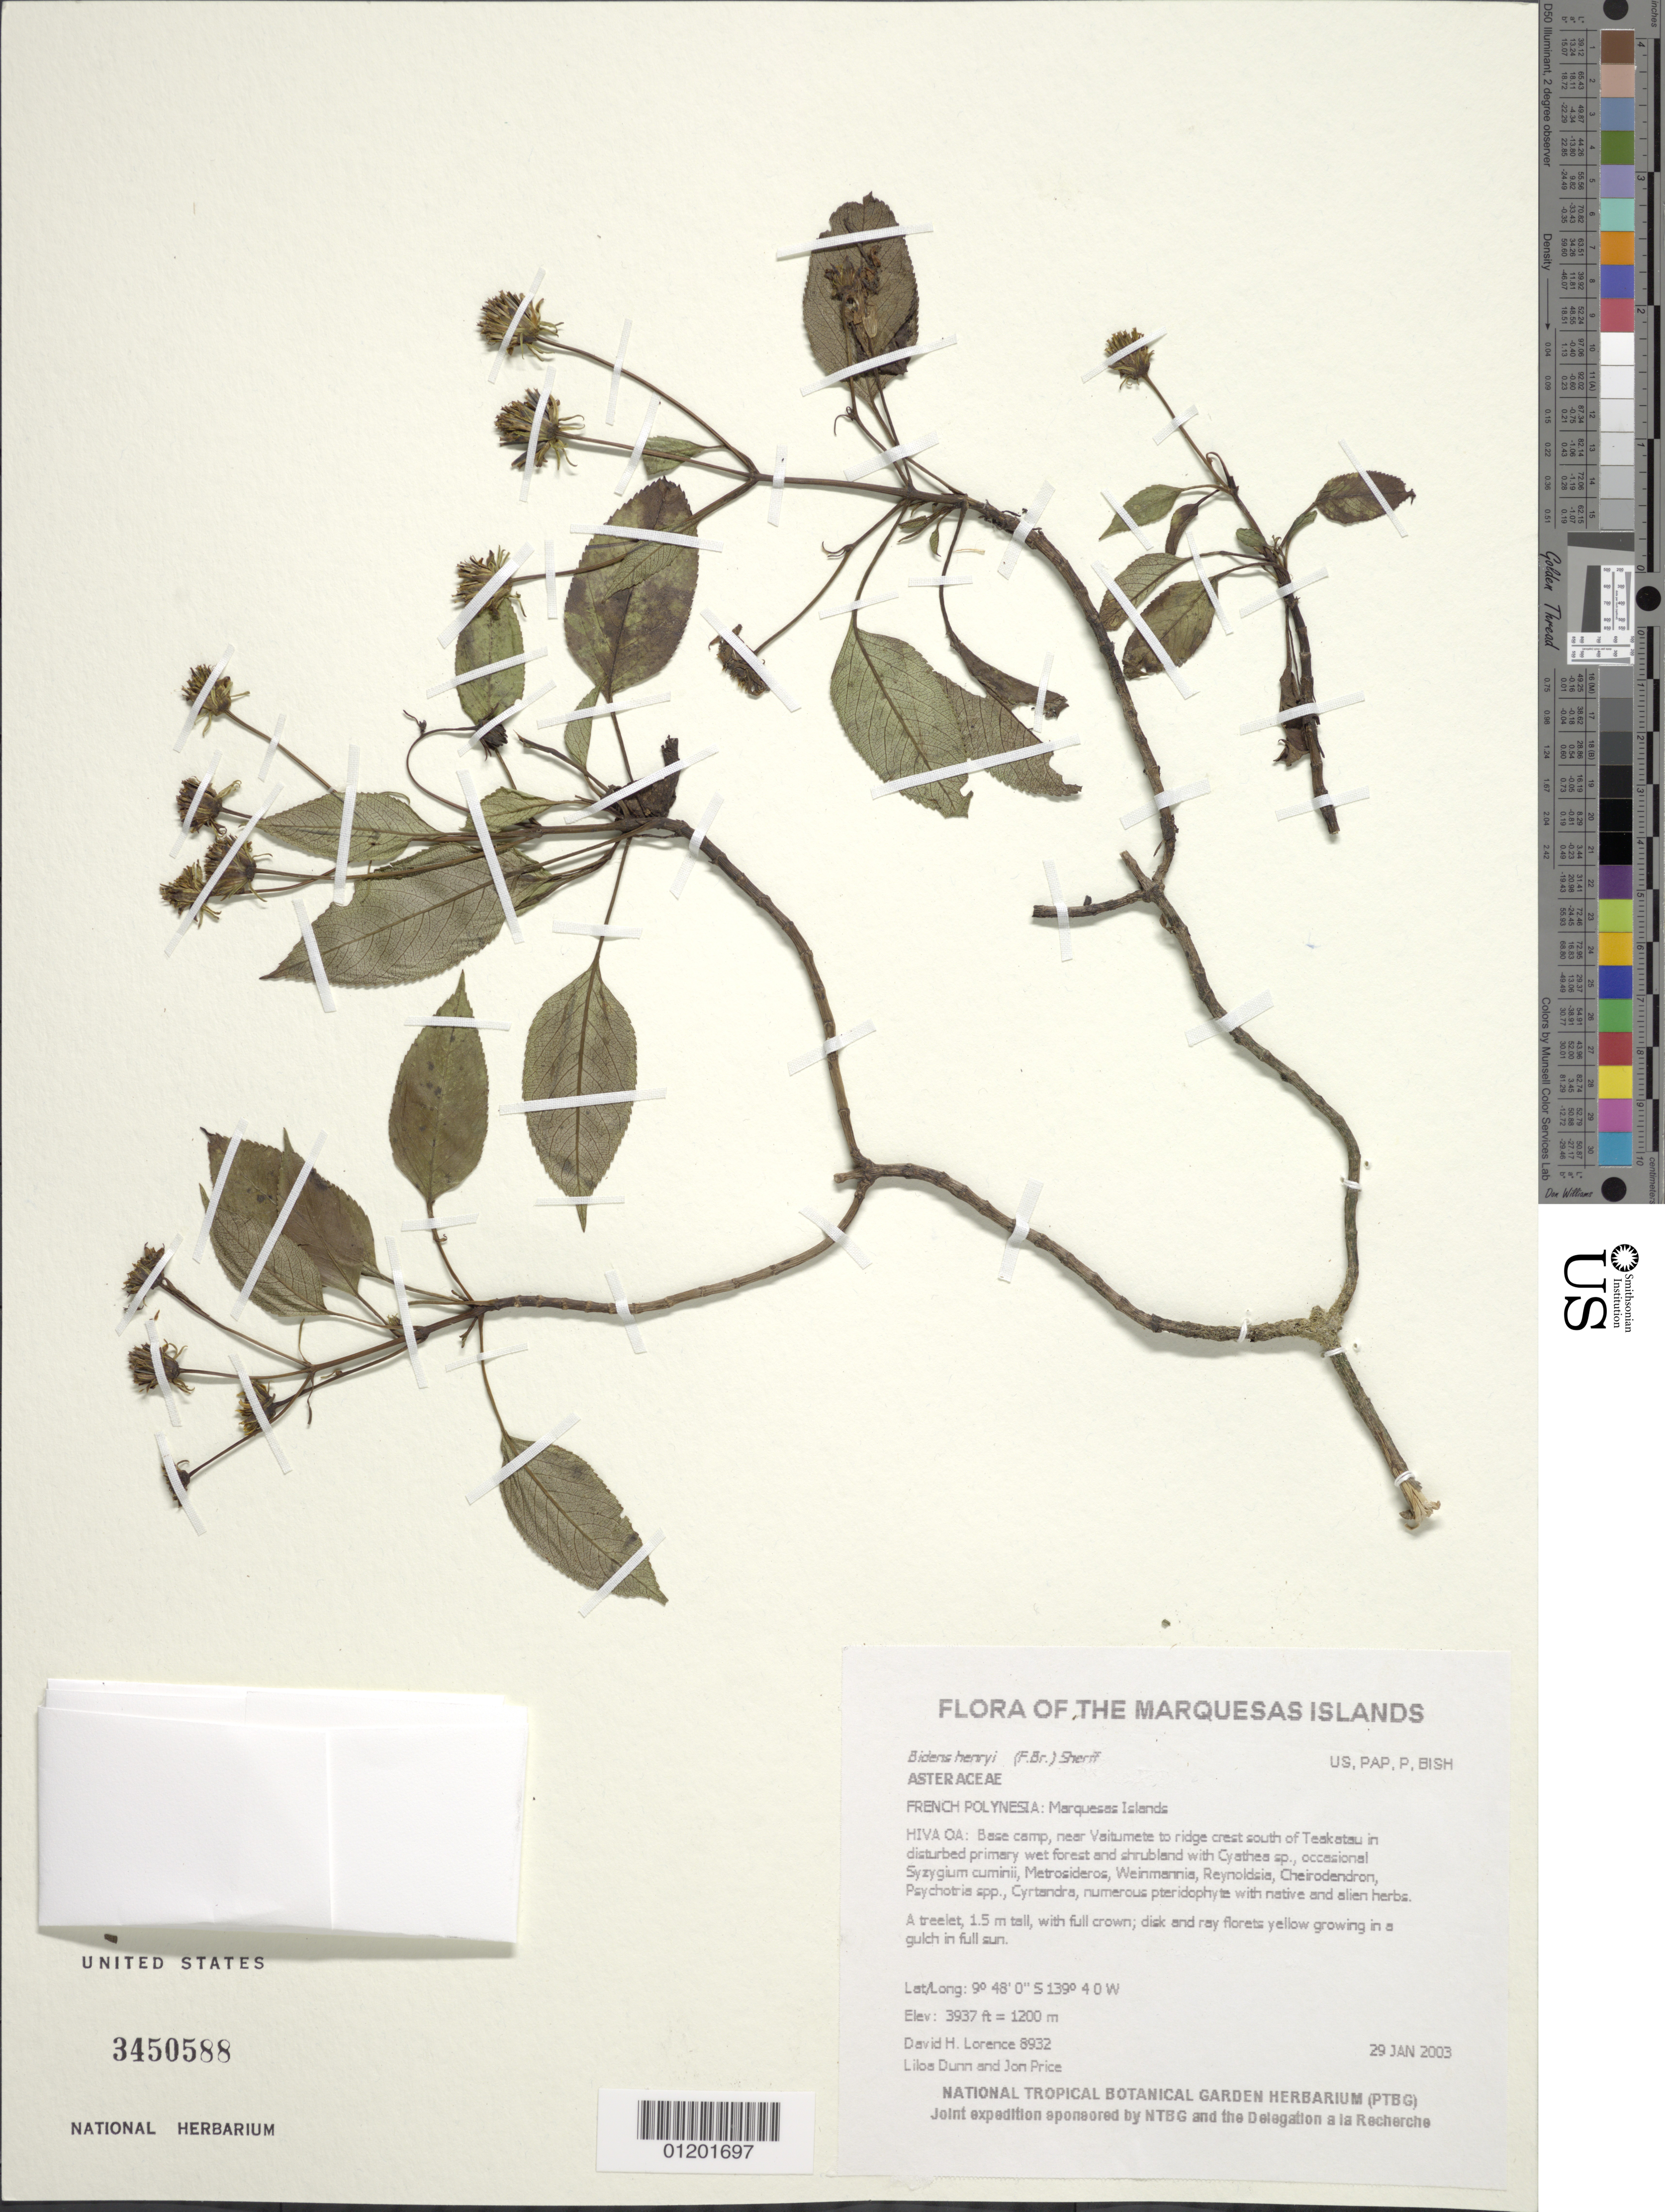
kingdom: Plantae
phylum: Tracheophyta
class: Magnoliopsida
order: Asterales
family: Asteraceae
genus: Bidens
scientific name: Bidens henryi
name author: Sherff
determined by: Wagner, W. L., (BOT), Smithsonian Institution - National Museum of Natural History (UNITED STATES)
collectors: D. Lorence, L. Dunn & J. Price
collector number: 8932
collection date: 2003-01-29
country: French Polynesia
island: Hiva Oa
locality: Base camp, near Vaitumete to ridge crest south of Teakatau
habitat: In disturbed primary wet forest and shrubland; growing in a gulch in full sun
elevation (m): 1200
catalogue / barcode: US 3450588